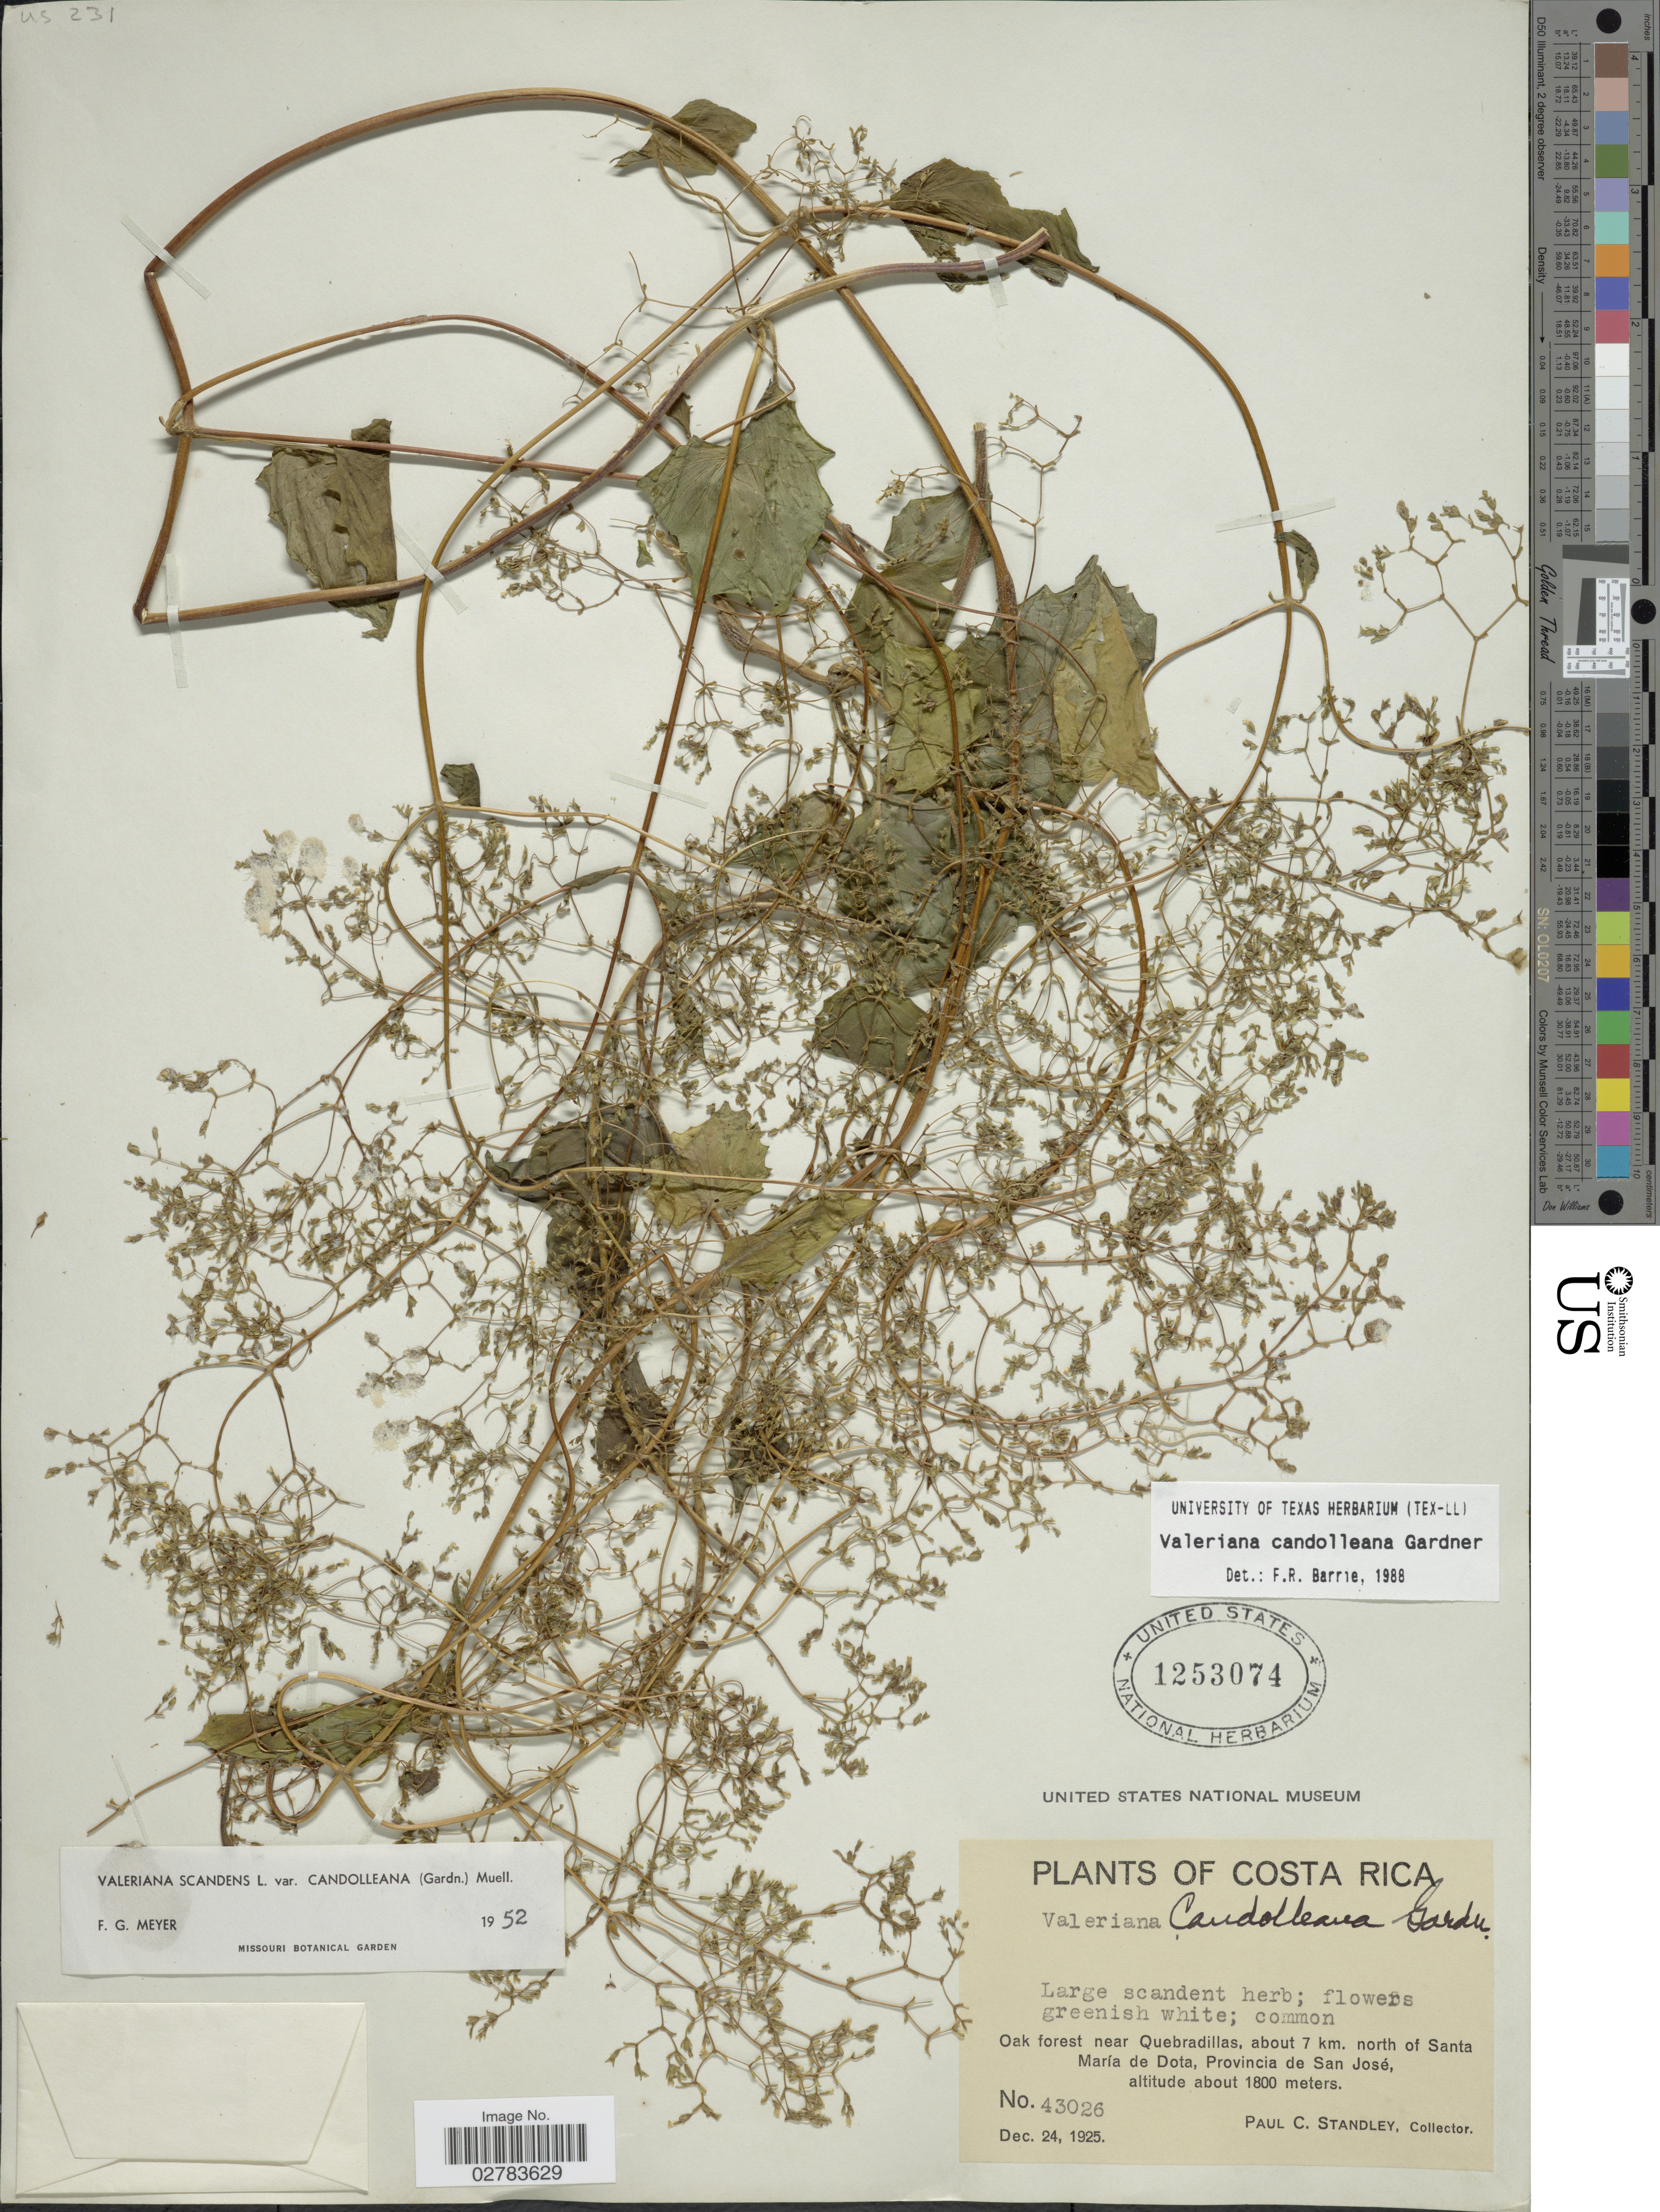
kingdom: Plantae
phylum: Tracheophyta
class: Magnoliopsida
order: Dipsacales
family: Caprifoliaceae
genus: Valeriana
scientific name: Valeriana candolleana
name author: Gardner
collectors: P. C. Standley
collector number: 43026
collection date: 1925-12-24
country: Costa Rica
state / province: San José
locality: Oak forest near Quebradillas, about 7 km. north of Santa María de Dota, Provincia de San José.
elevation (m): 1800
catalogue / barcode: US 1253074